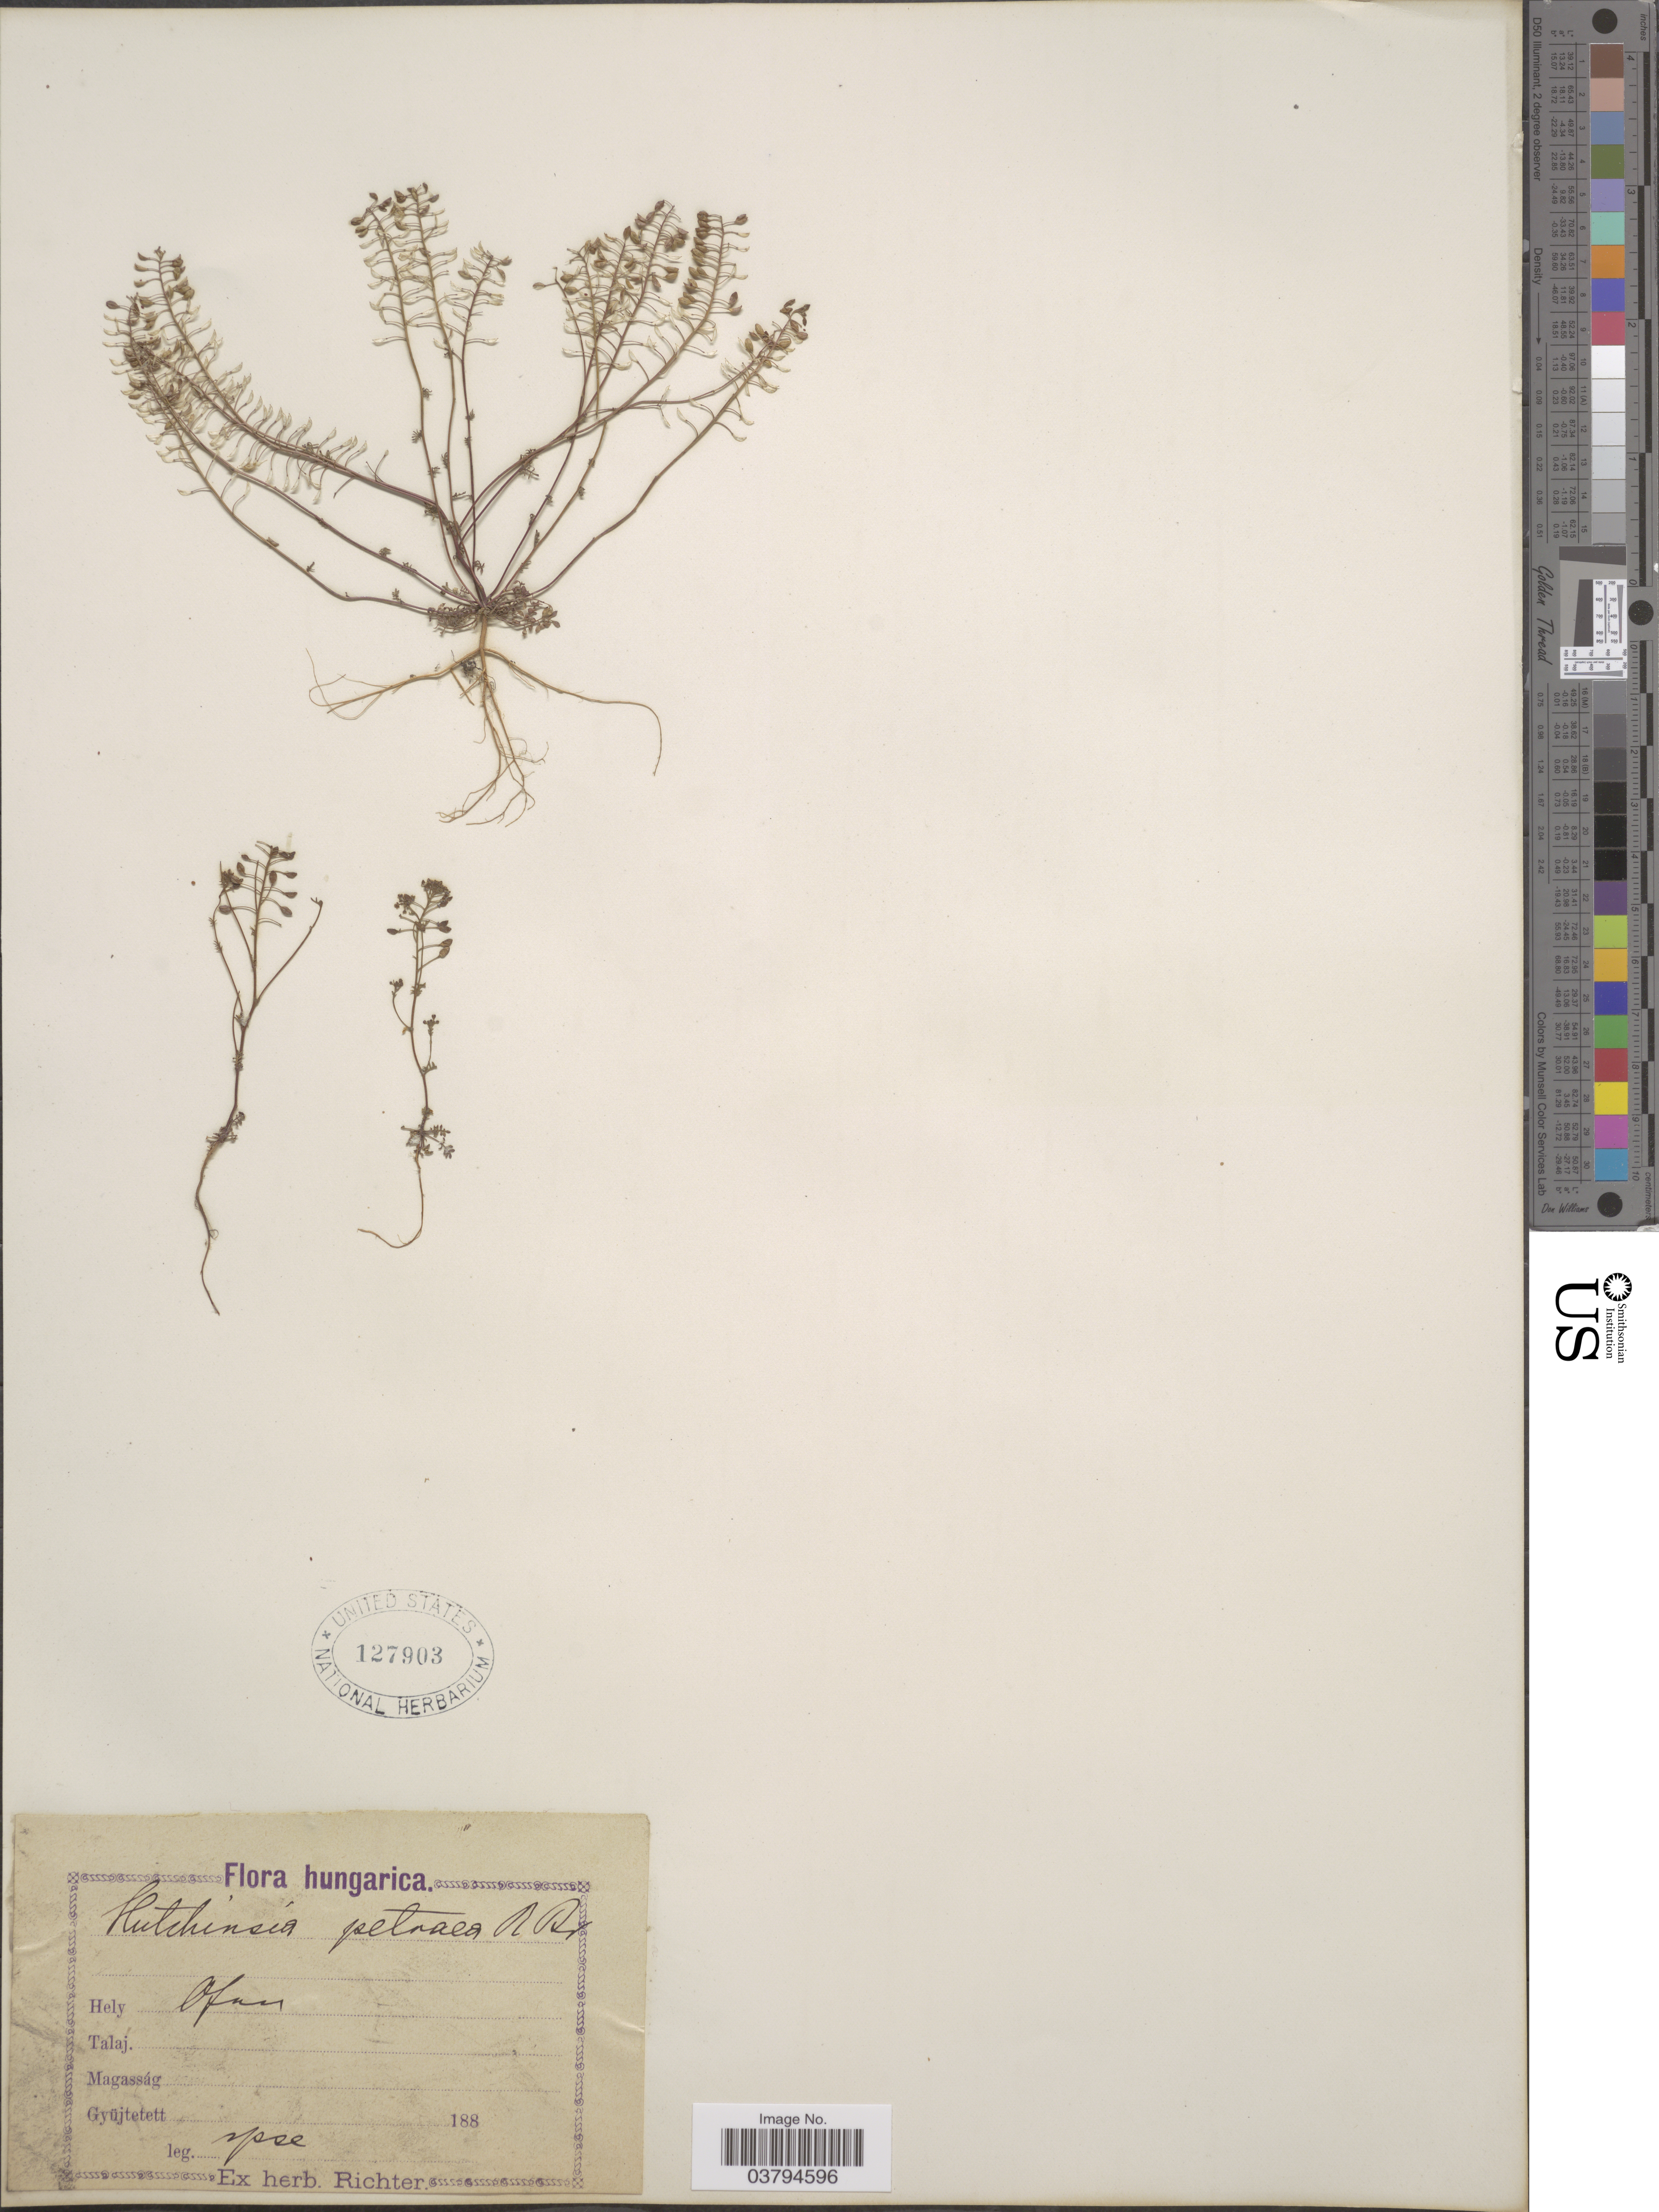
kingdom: Plantae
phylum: Tracheophyta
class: Magnoliopsida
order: Brassicales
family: Brassicaceae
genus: Hutchinsia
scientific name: Hutchinsia petraea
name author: W.T. Aiton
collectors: -- Richter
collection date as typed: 188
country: Hungary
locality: Hungarica. Ofan.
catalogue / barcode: US 127903